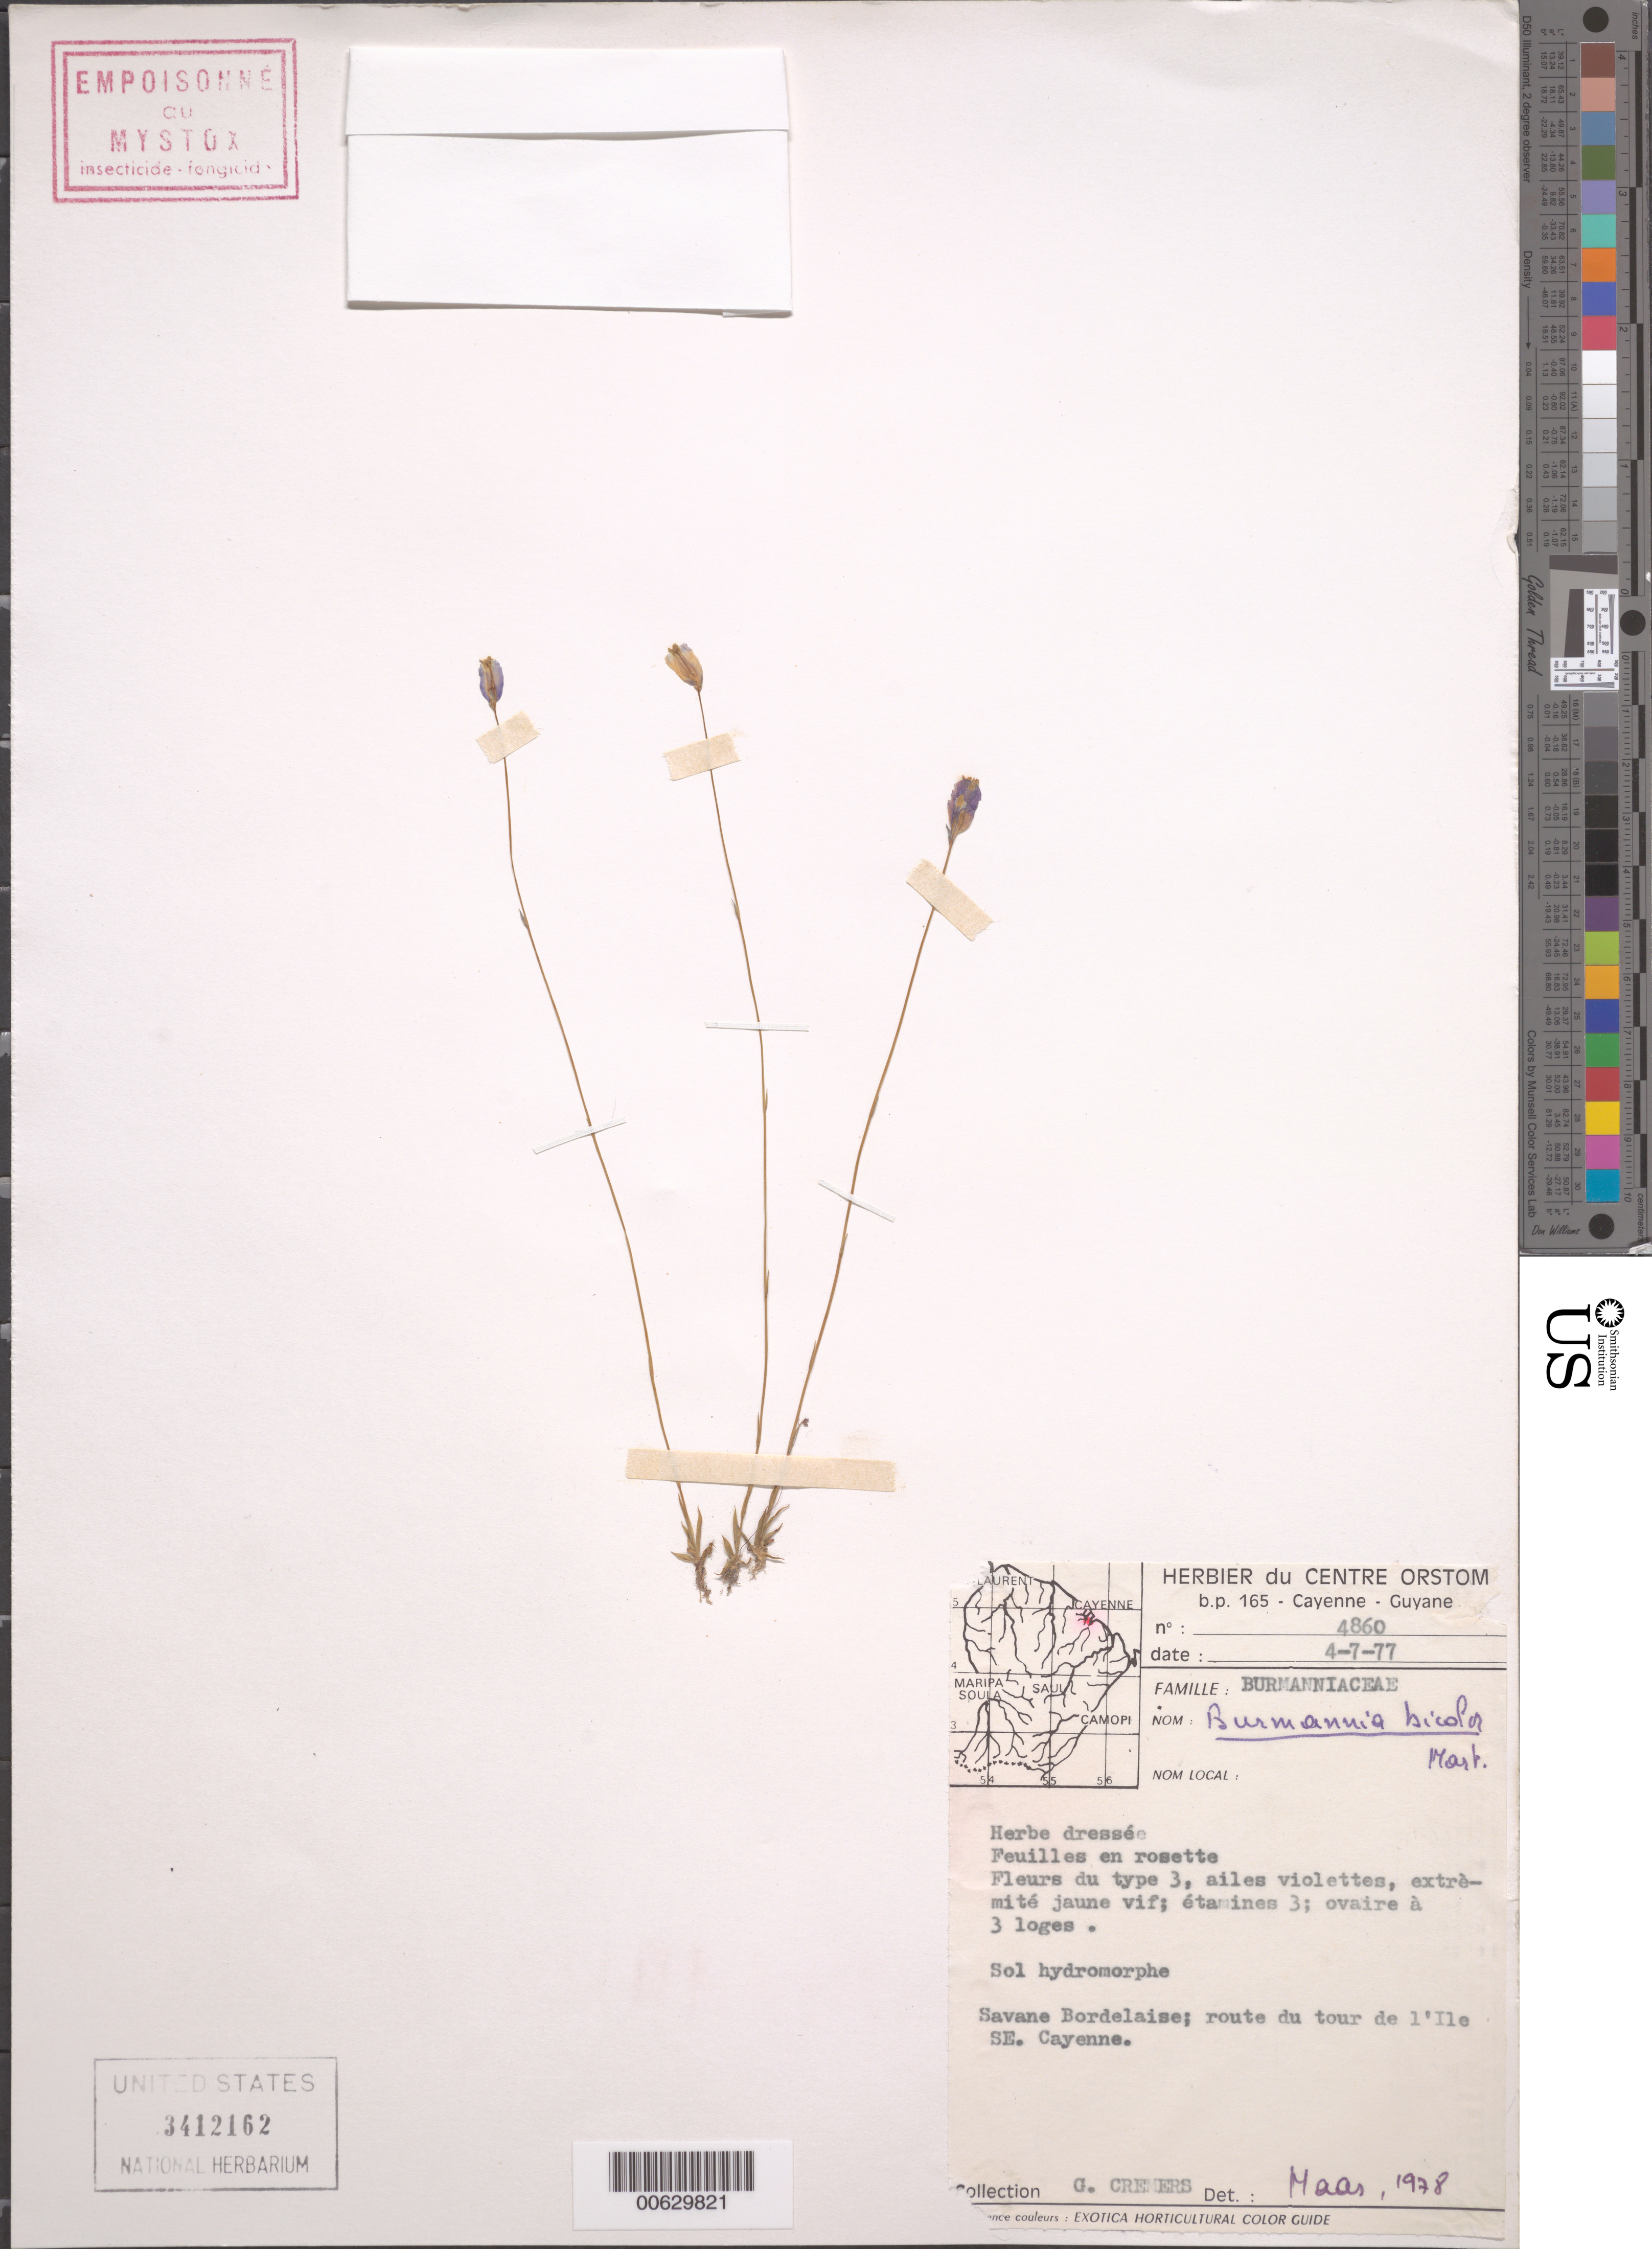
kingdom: Plantae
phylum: Tracheophyta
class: Liliopsida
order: Dioscoreales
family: Burmanniaceae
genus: Burmannia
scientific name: Burmannia bicolor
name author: Mart.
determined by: Maas, Paul J. M.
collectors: G. Cremers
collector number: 4860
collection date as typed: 4-Jul-77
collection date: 1977-07-04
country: French Guiana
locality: Savane Bordelaise, route du tour d'Ile SE Cayenne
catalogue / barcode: US 3412162